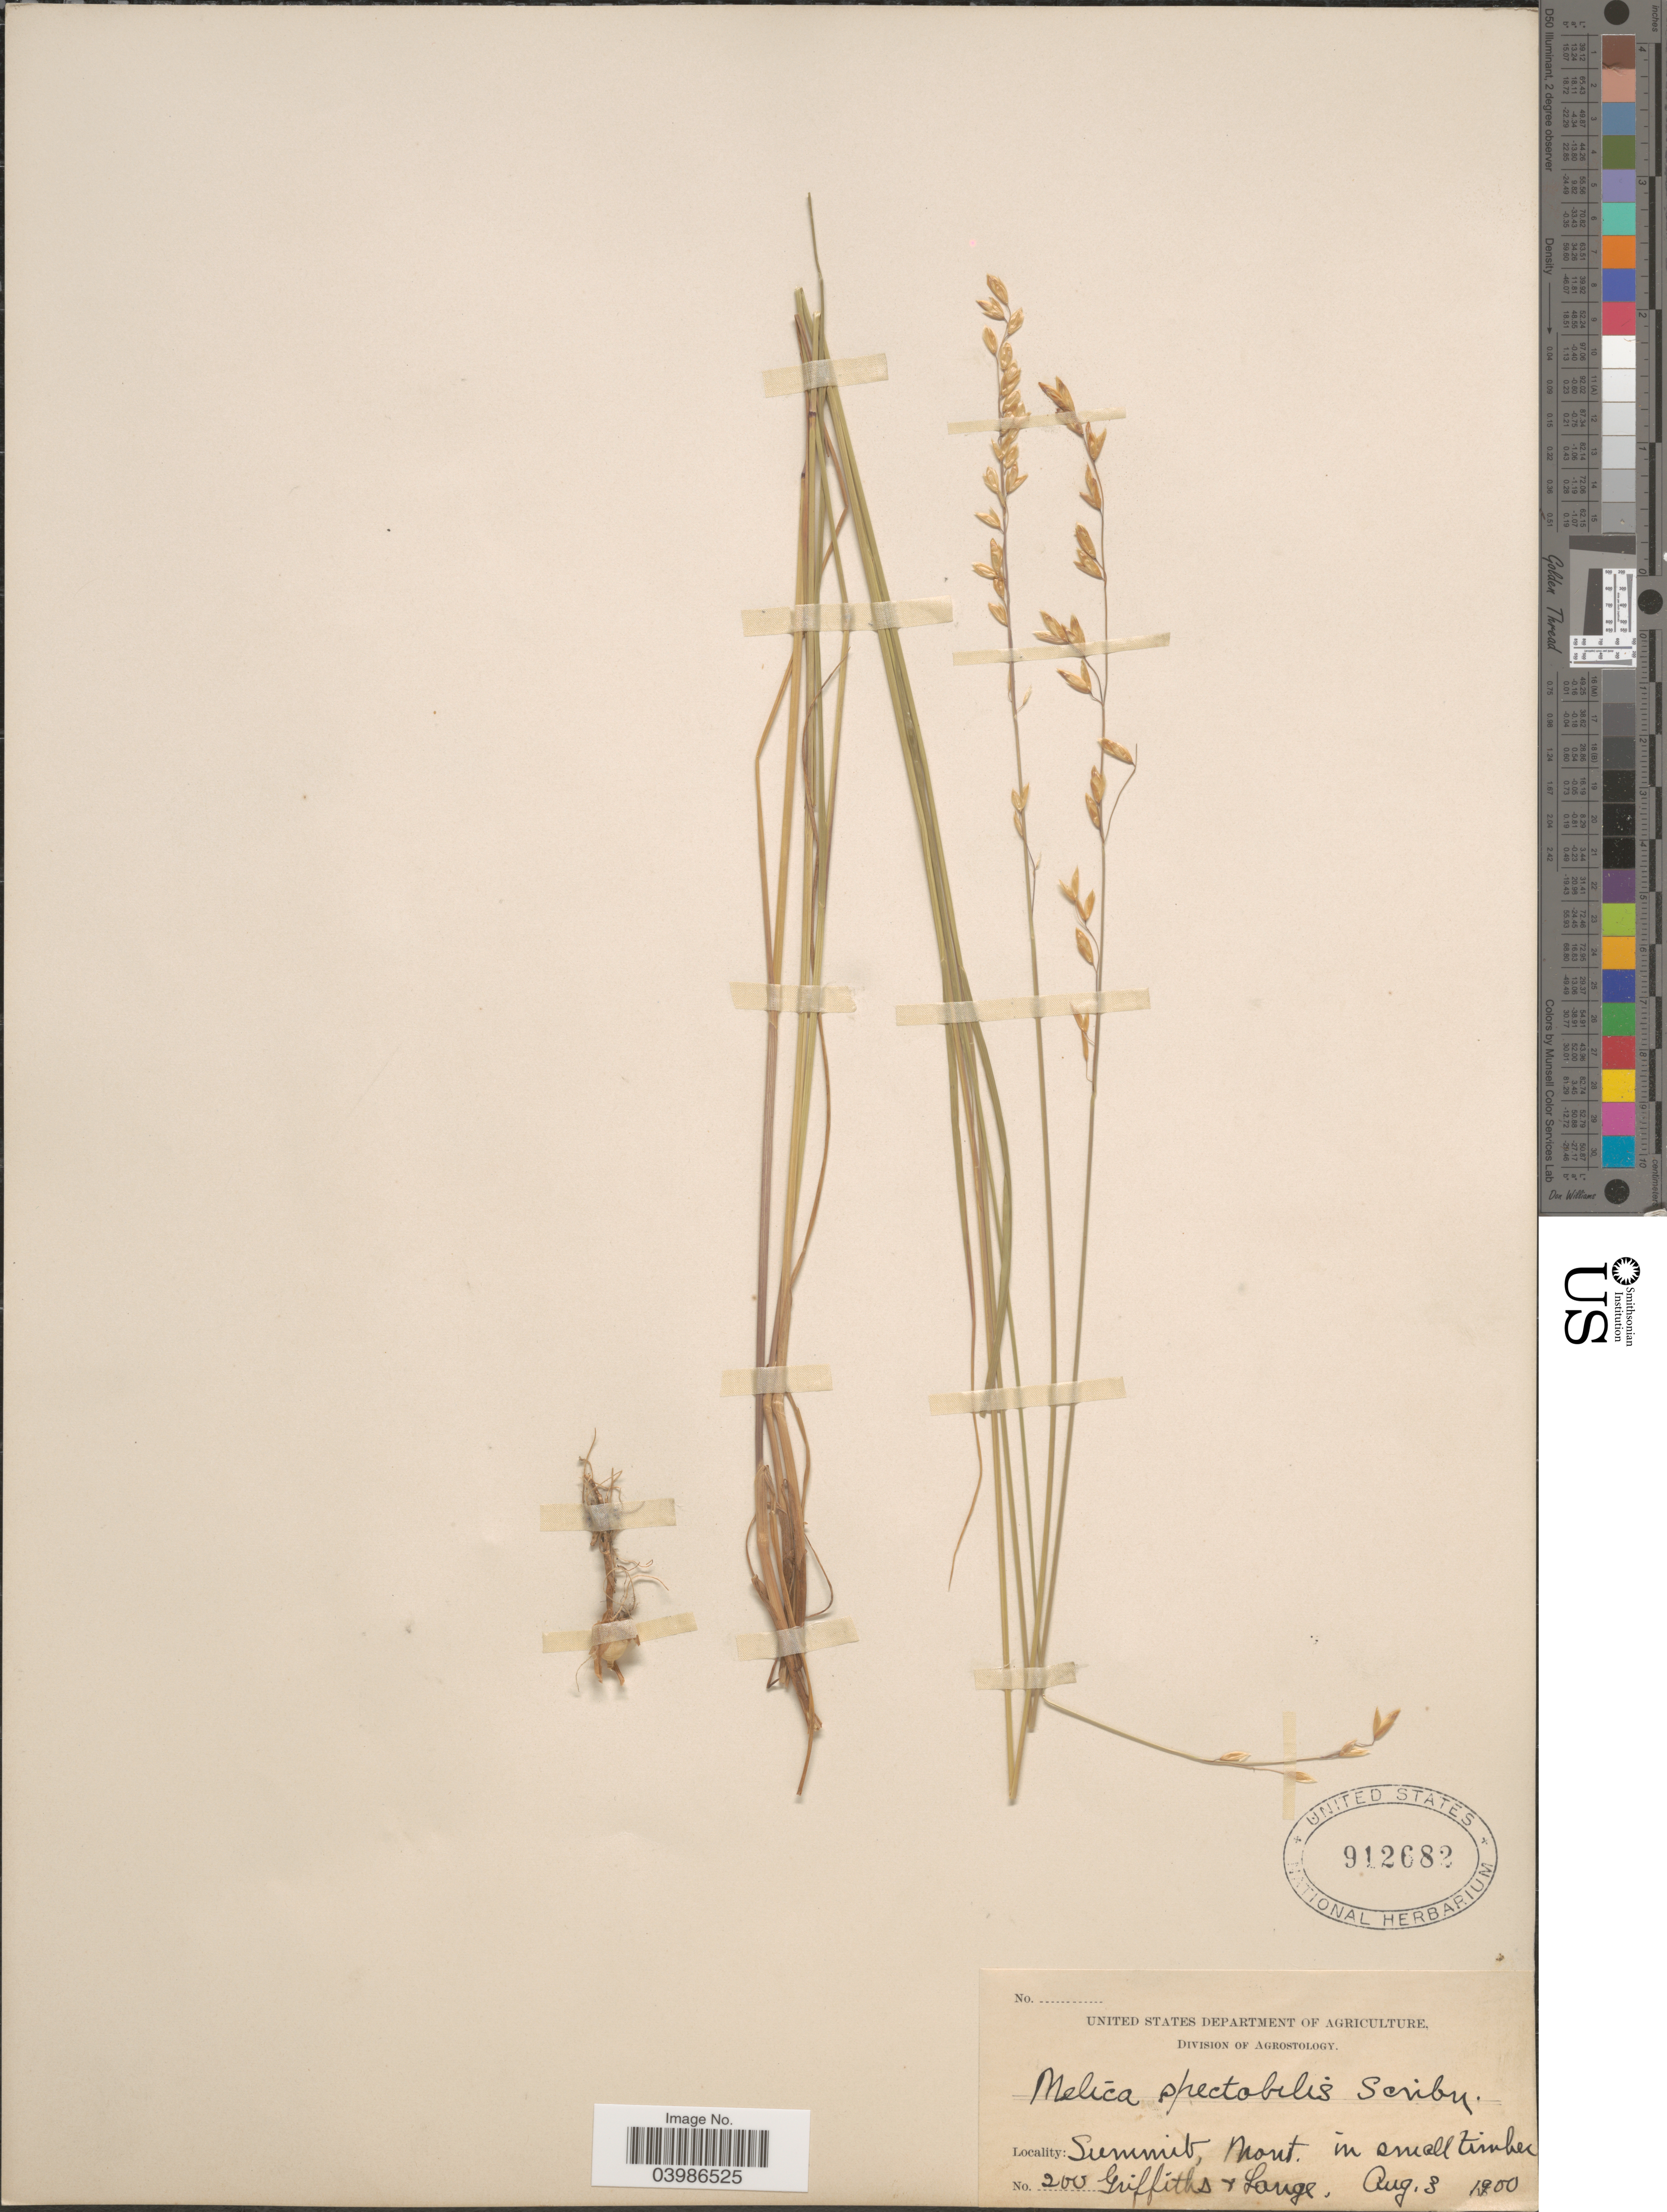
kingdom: Plantae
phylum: Tracheophyta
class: Liliopsida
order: Poales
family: Poaceae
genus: Melica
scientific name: Melica spectabilis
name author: Scribn.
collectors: -- Griffiths & -- Lange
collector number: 200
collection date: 1900-08-03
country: United States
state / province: Montana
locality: Summit, Mont. in small timber.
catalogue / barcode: US 912682